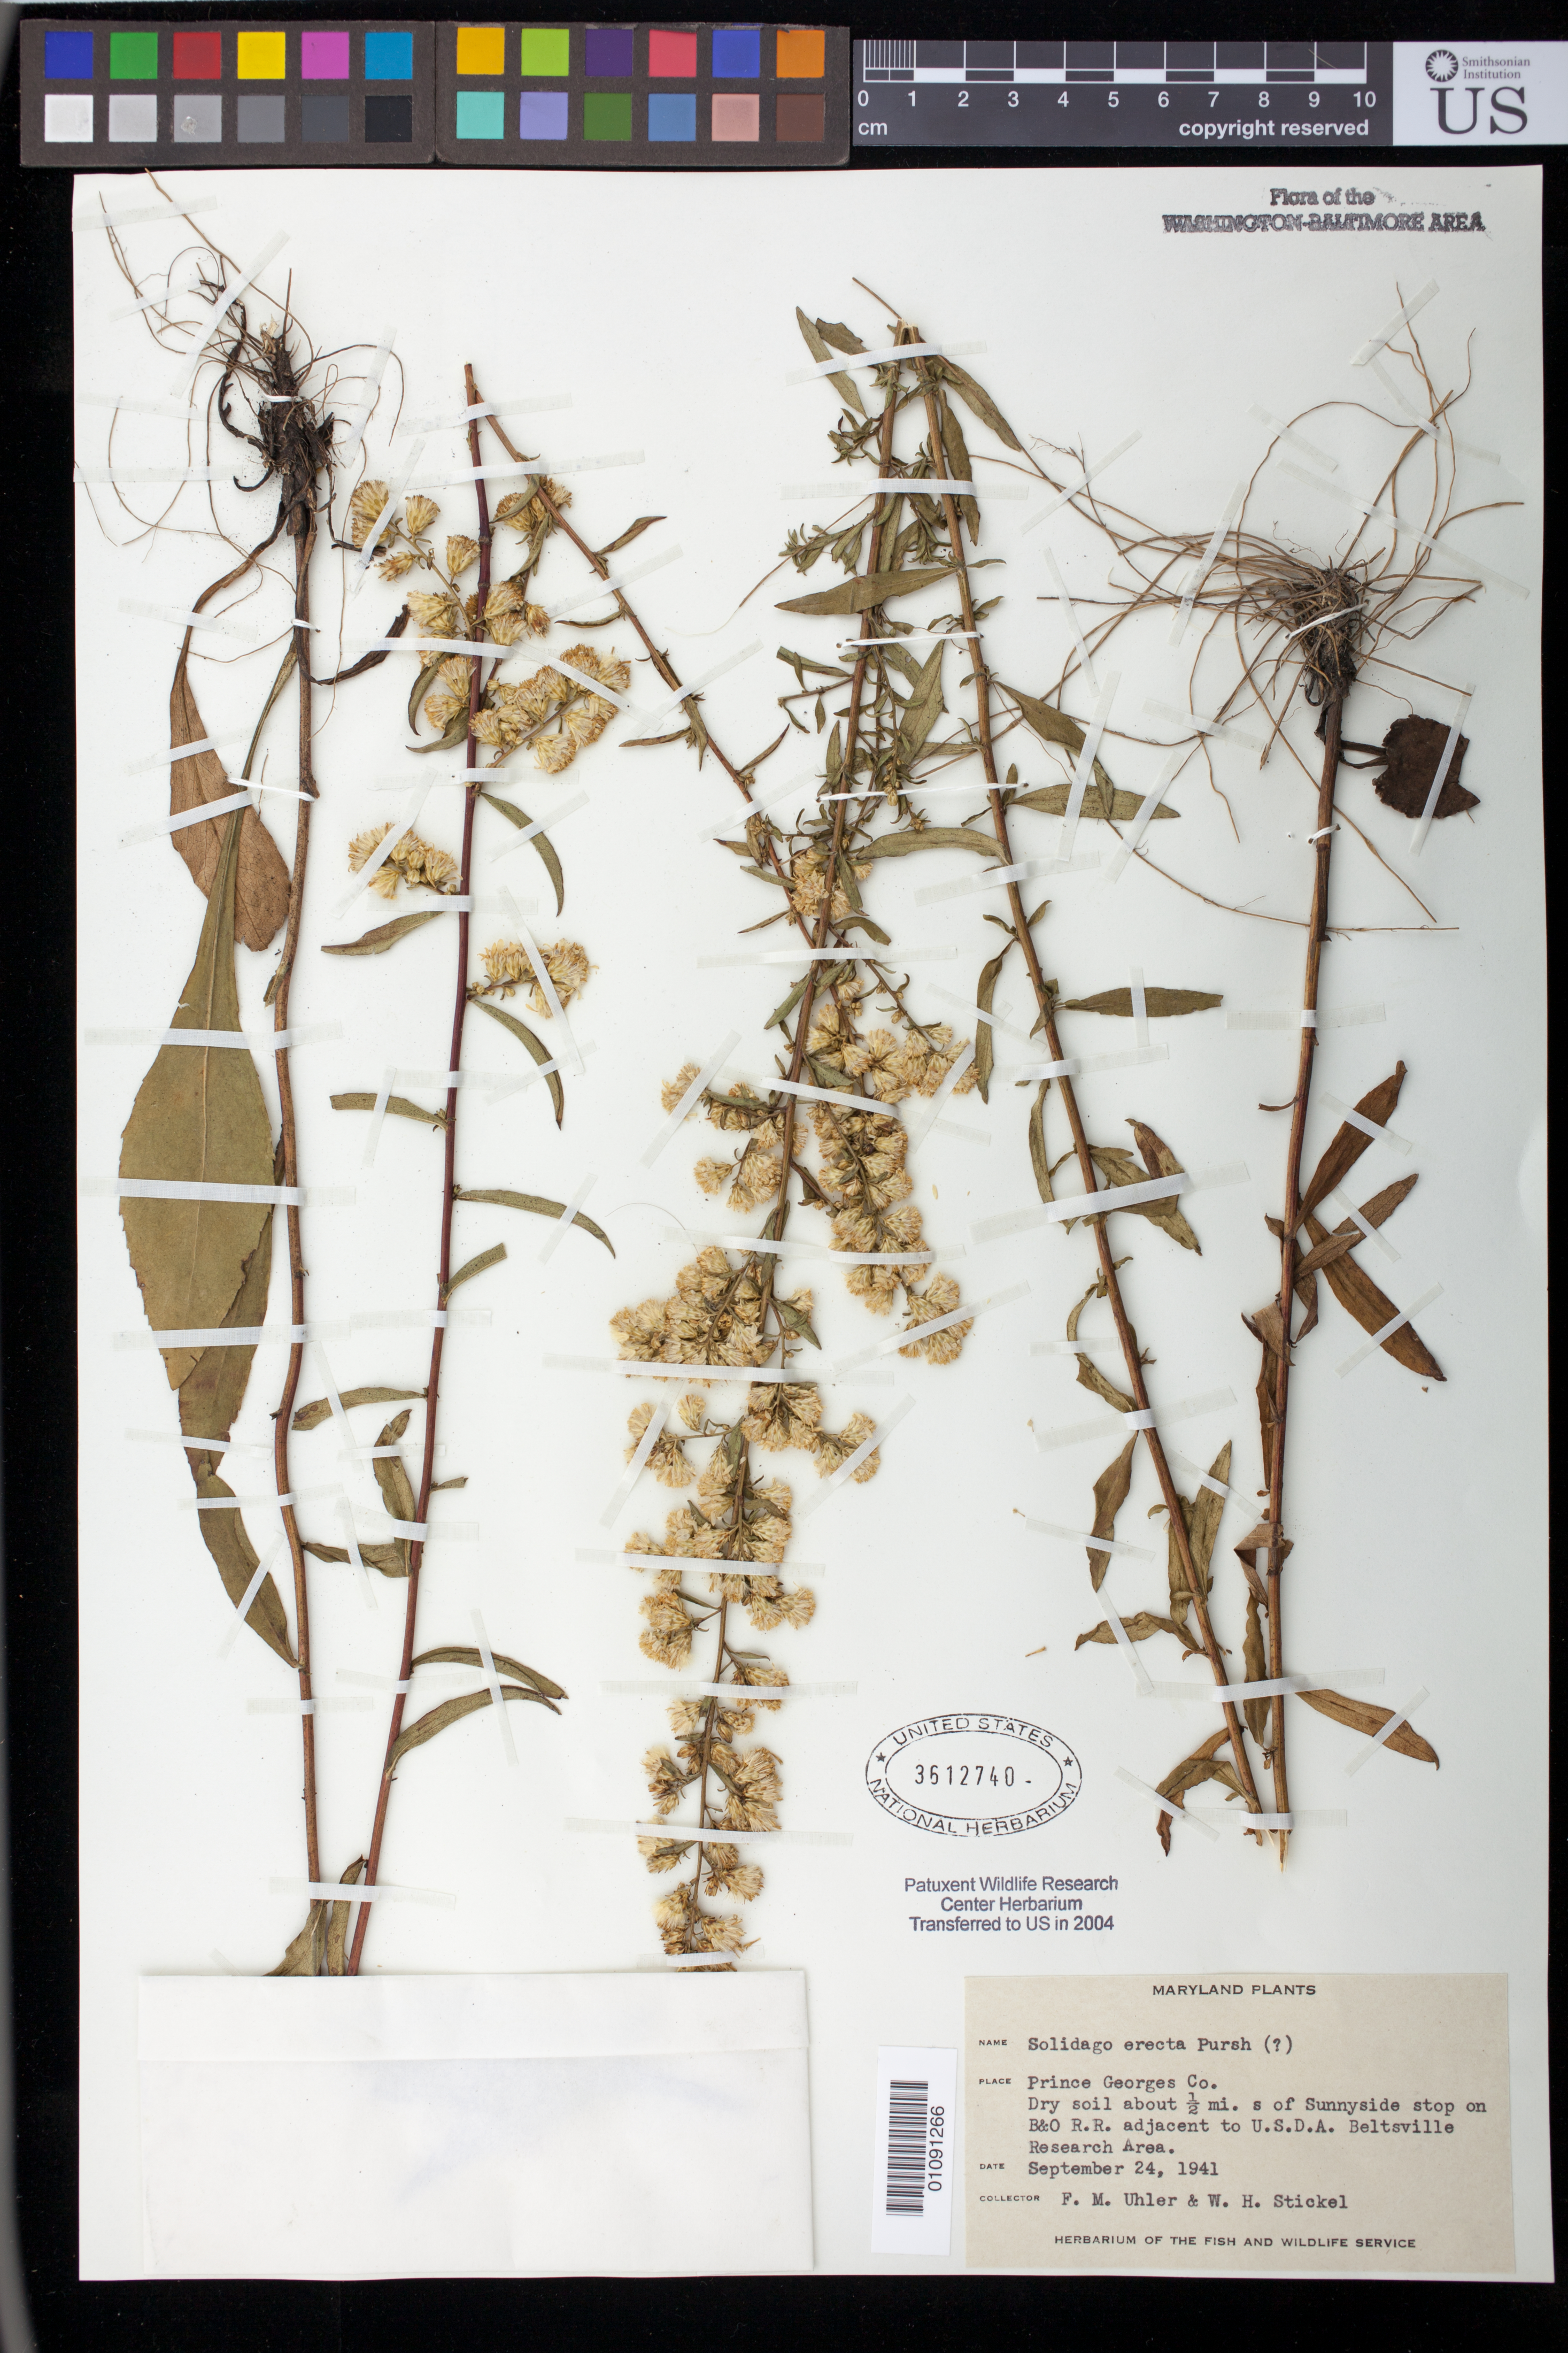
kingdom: Plantae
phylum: Tracheophyta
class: Magnoliopsida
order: Asterales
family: Asteraceae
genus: Solidago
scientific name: Solidago erecta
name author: Pursh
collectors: F. M. Uhler & W. Stickel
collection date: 1941-09-24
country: United States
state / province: Maryland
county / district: Prince George's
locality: About half a mile S. of Sunnyside stop on the B and O railroad adjacent to USDA Beltsville Research Area.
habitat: Dry soil.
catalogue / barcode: US 3612740